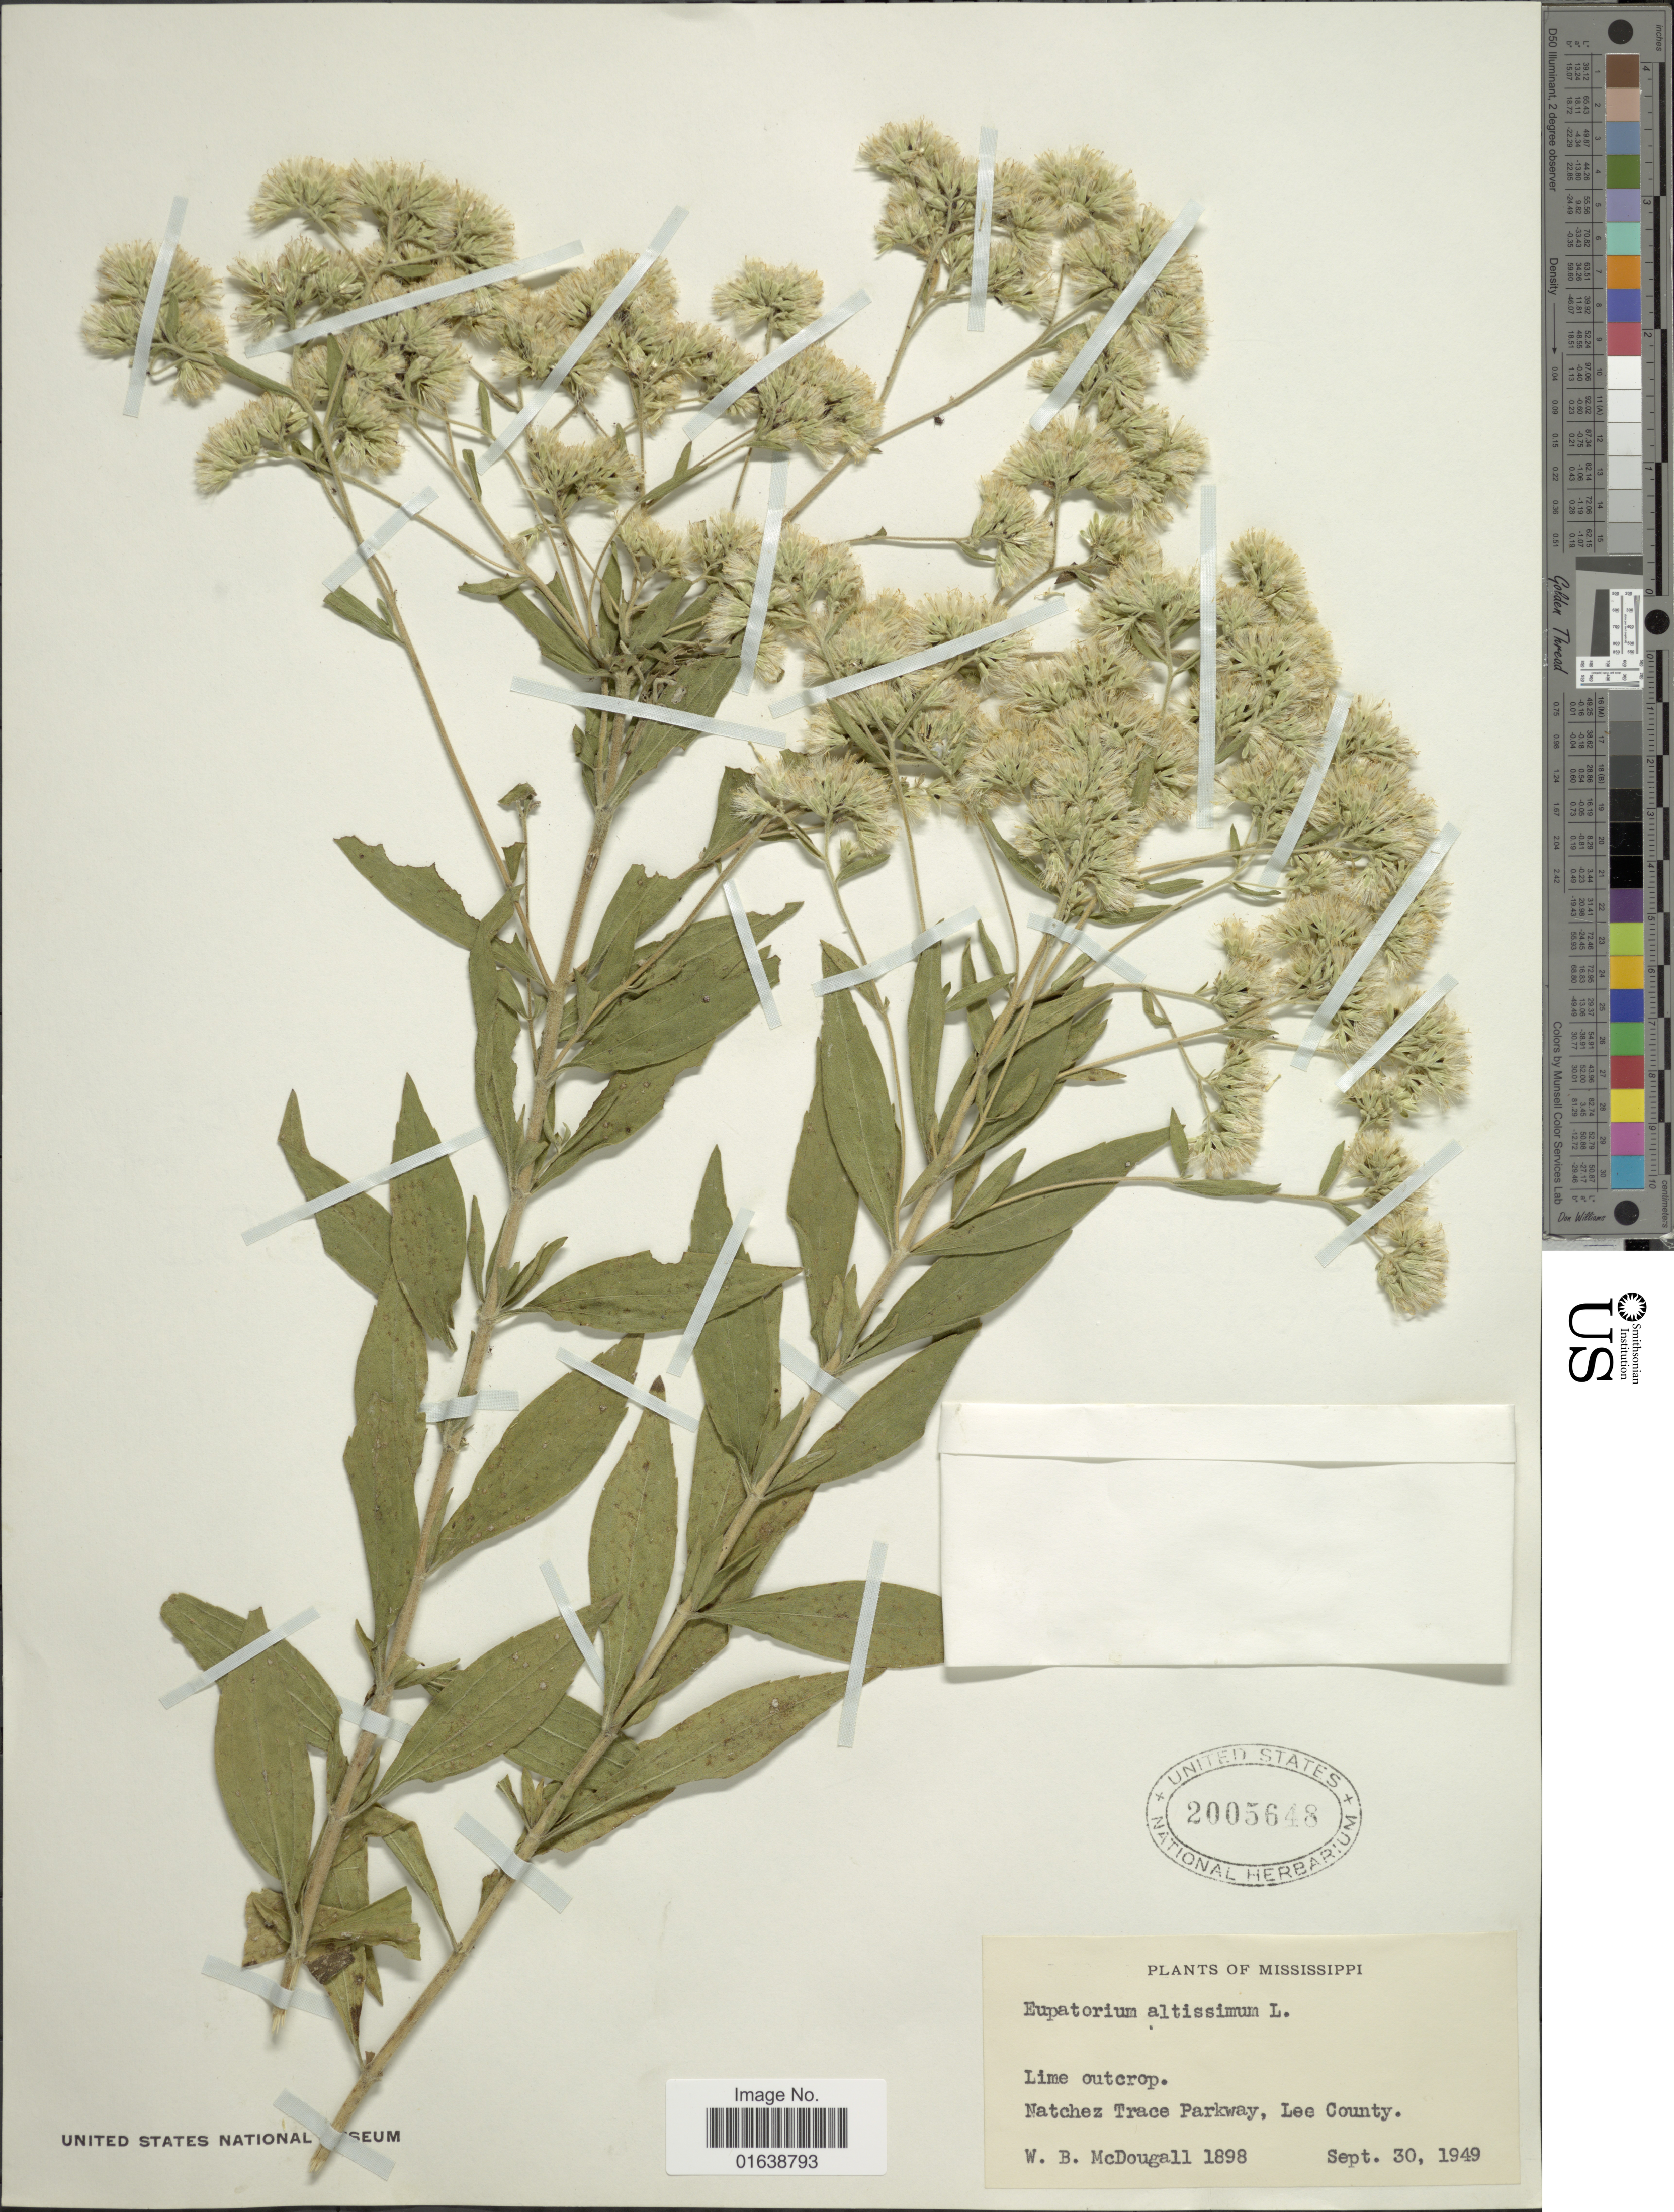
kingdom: Plantae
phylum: Tracheophyta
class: Magnoliopsida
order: Asterales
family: Asteraceae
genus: Eupatorium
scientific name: Eupatorium altissimum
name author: L.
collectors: W. B. McDougall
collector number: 1898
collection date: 1949-09-30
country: United States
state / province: Mississippi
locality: Mississippi. Lime outcrop. Natchez Trace Parkway, Lee County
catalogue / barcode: US 2005648